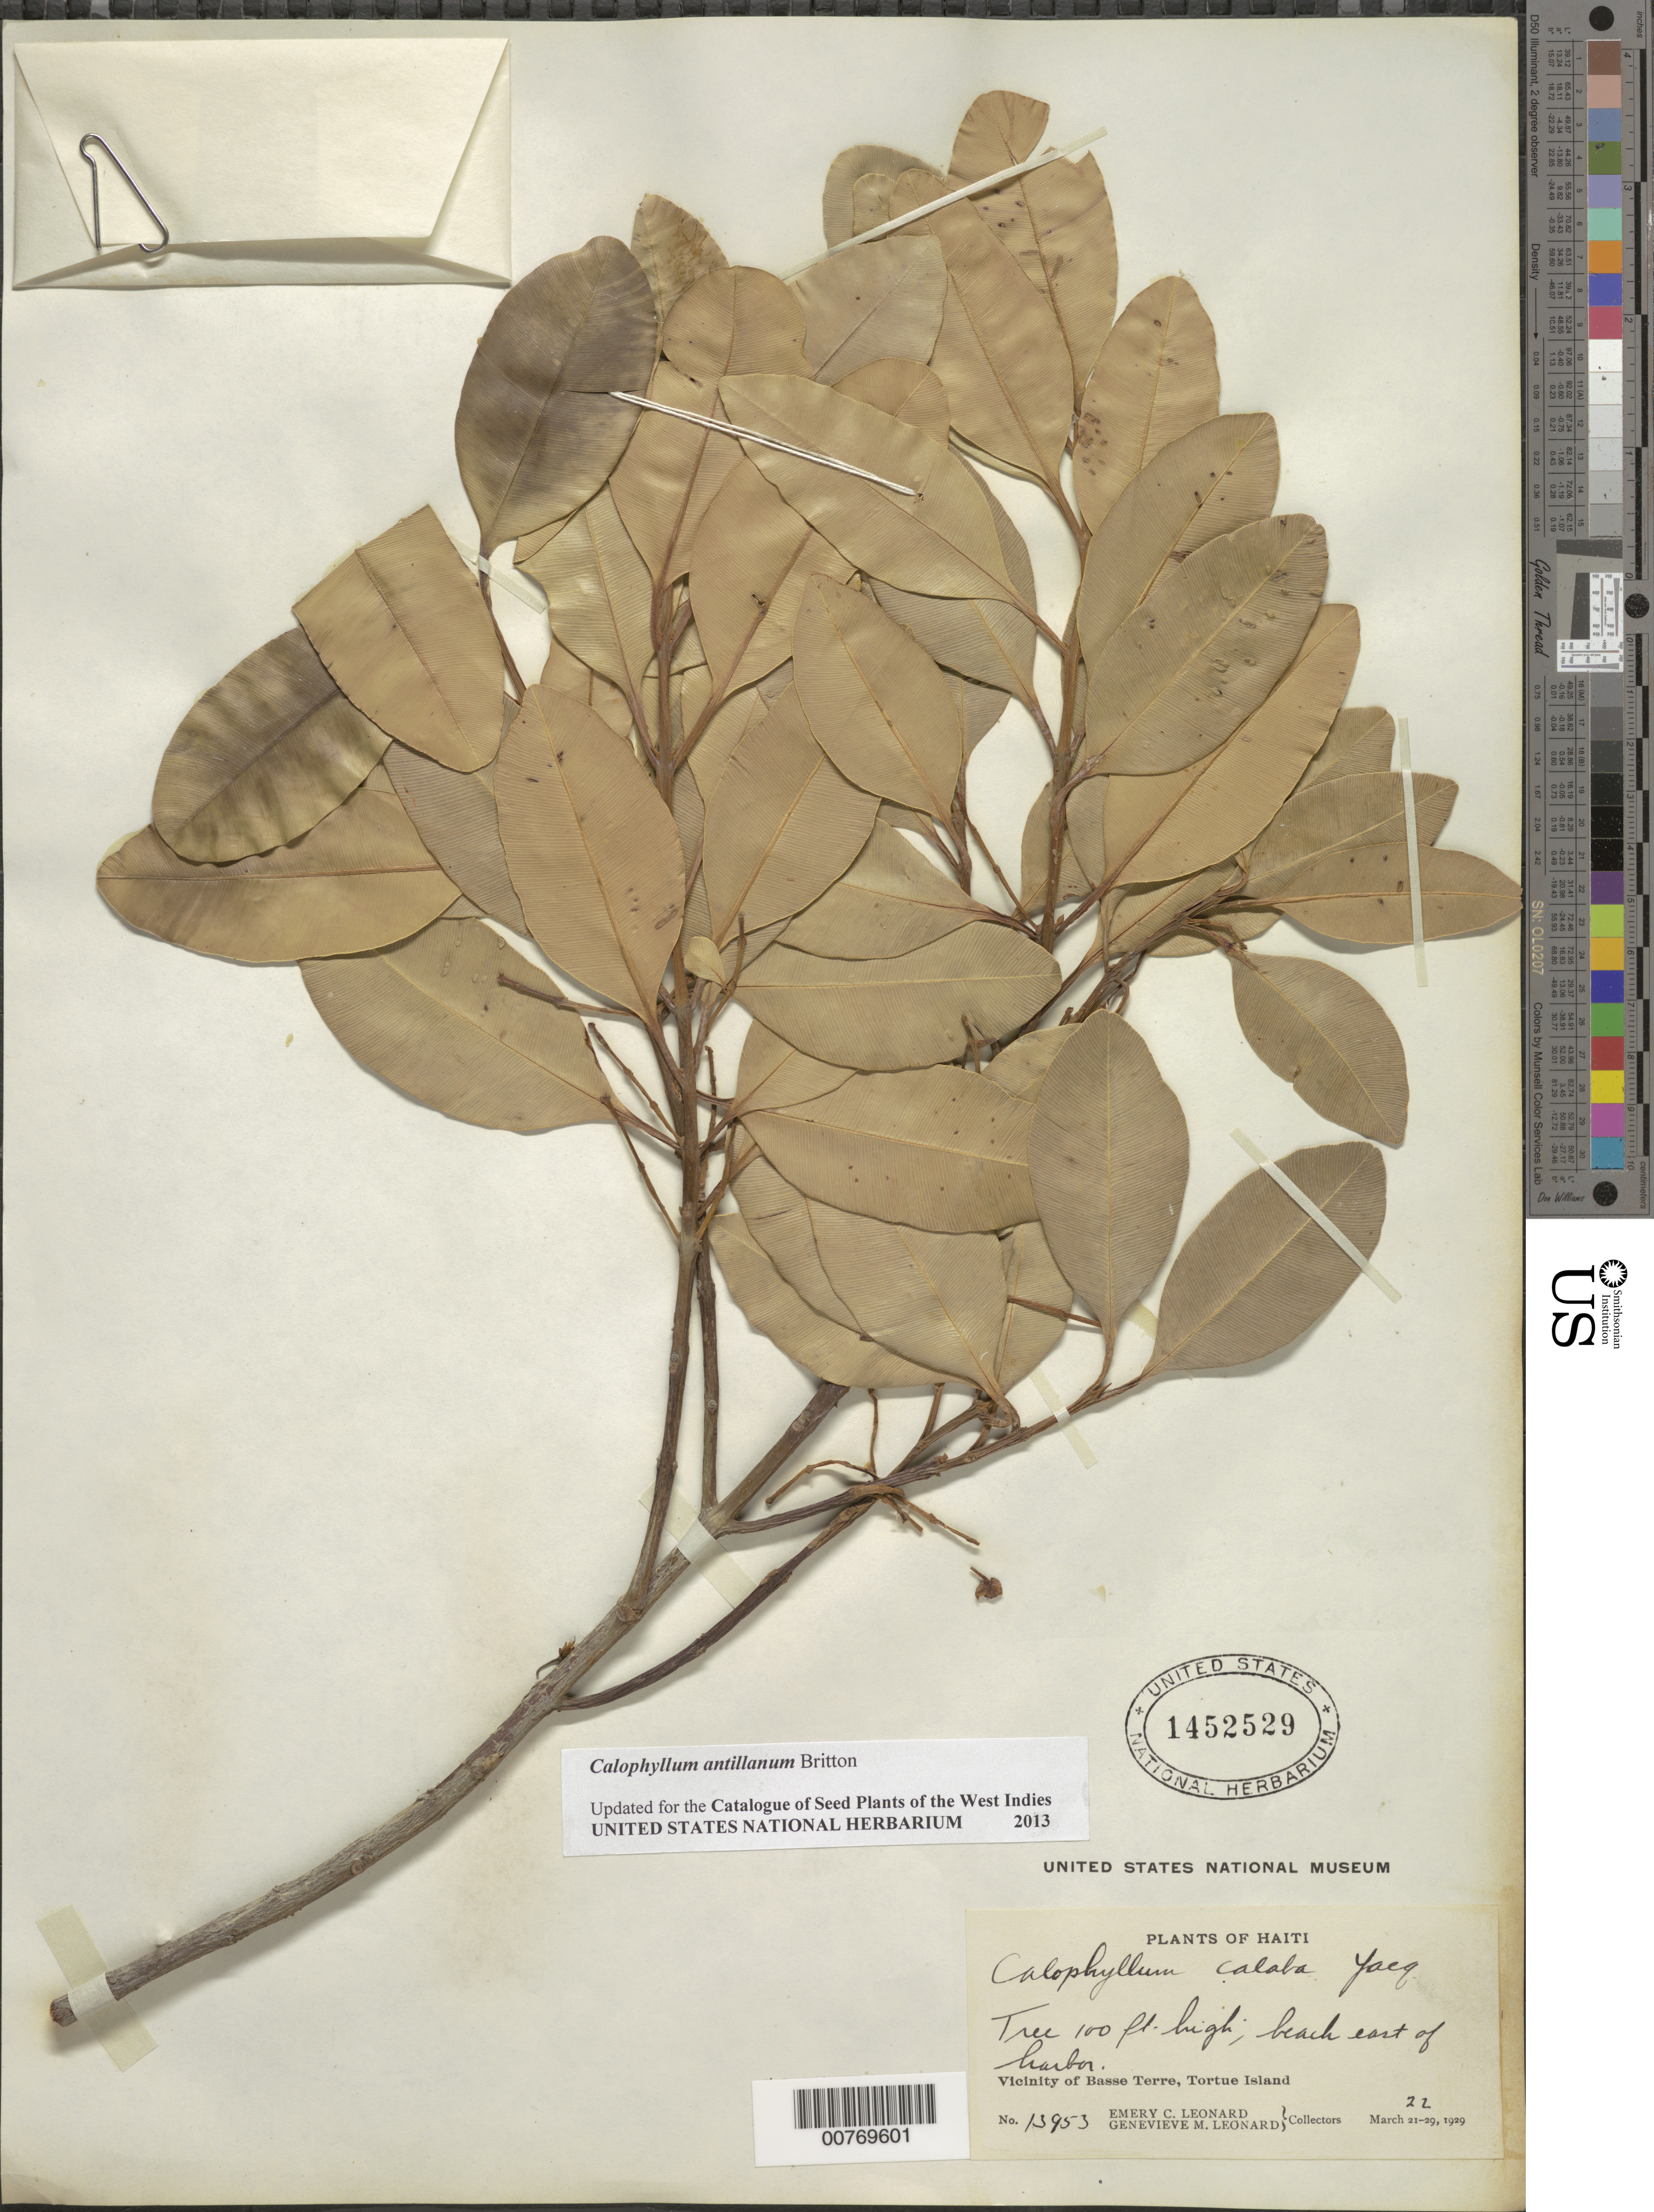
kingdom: Plantae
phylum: Tracheophyta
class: Magnoliopsida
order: Malpighiales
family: Calophyllaceae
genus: Calophyllum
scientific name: Calophyllum antillanum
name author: Britton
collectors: E. C. Leonard & G. M. Leonard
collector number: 13953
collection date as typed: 22 Mar 1929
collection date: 1929-03-22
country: Haiti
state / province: Nord-Óuest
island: Hispaniola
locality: Vicinity of Basse Terre, Torture Island.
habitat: Beach east of harbor.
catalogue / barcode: US 1452529